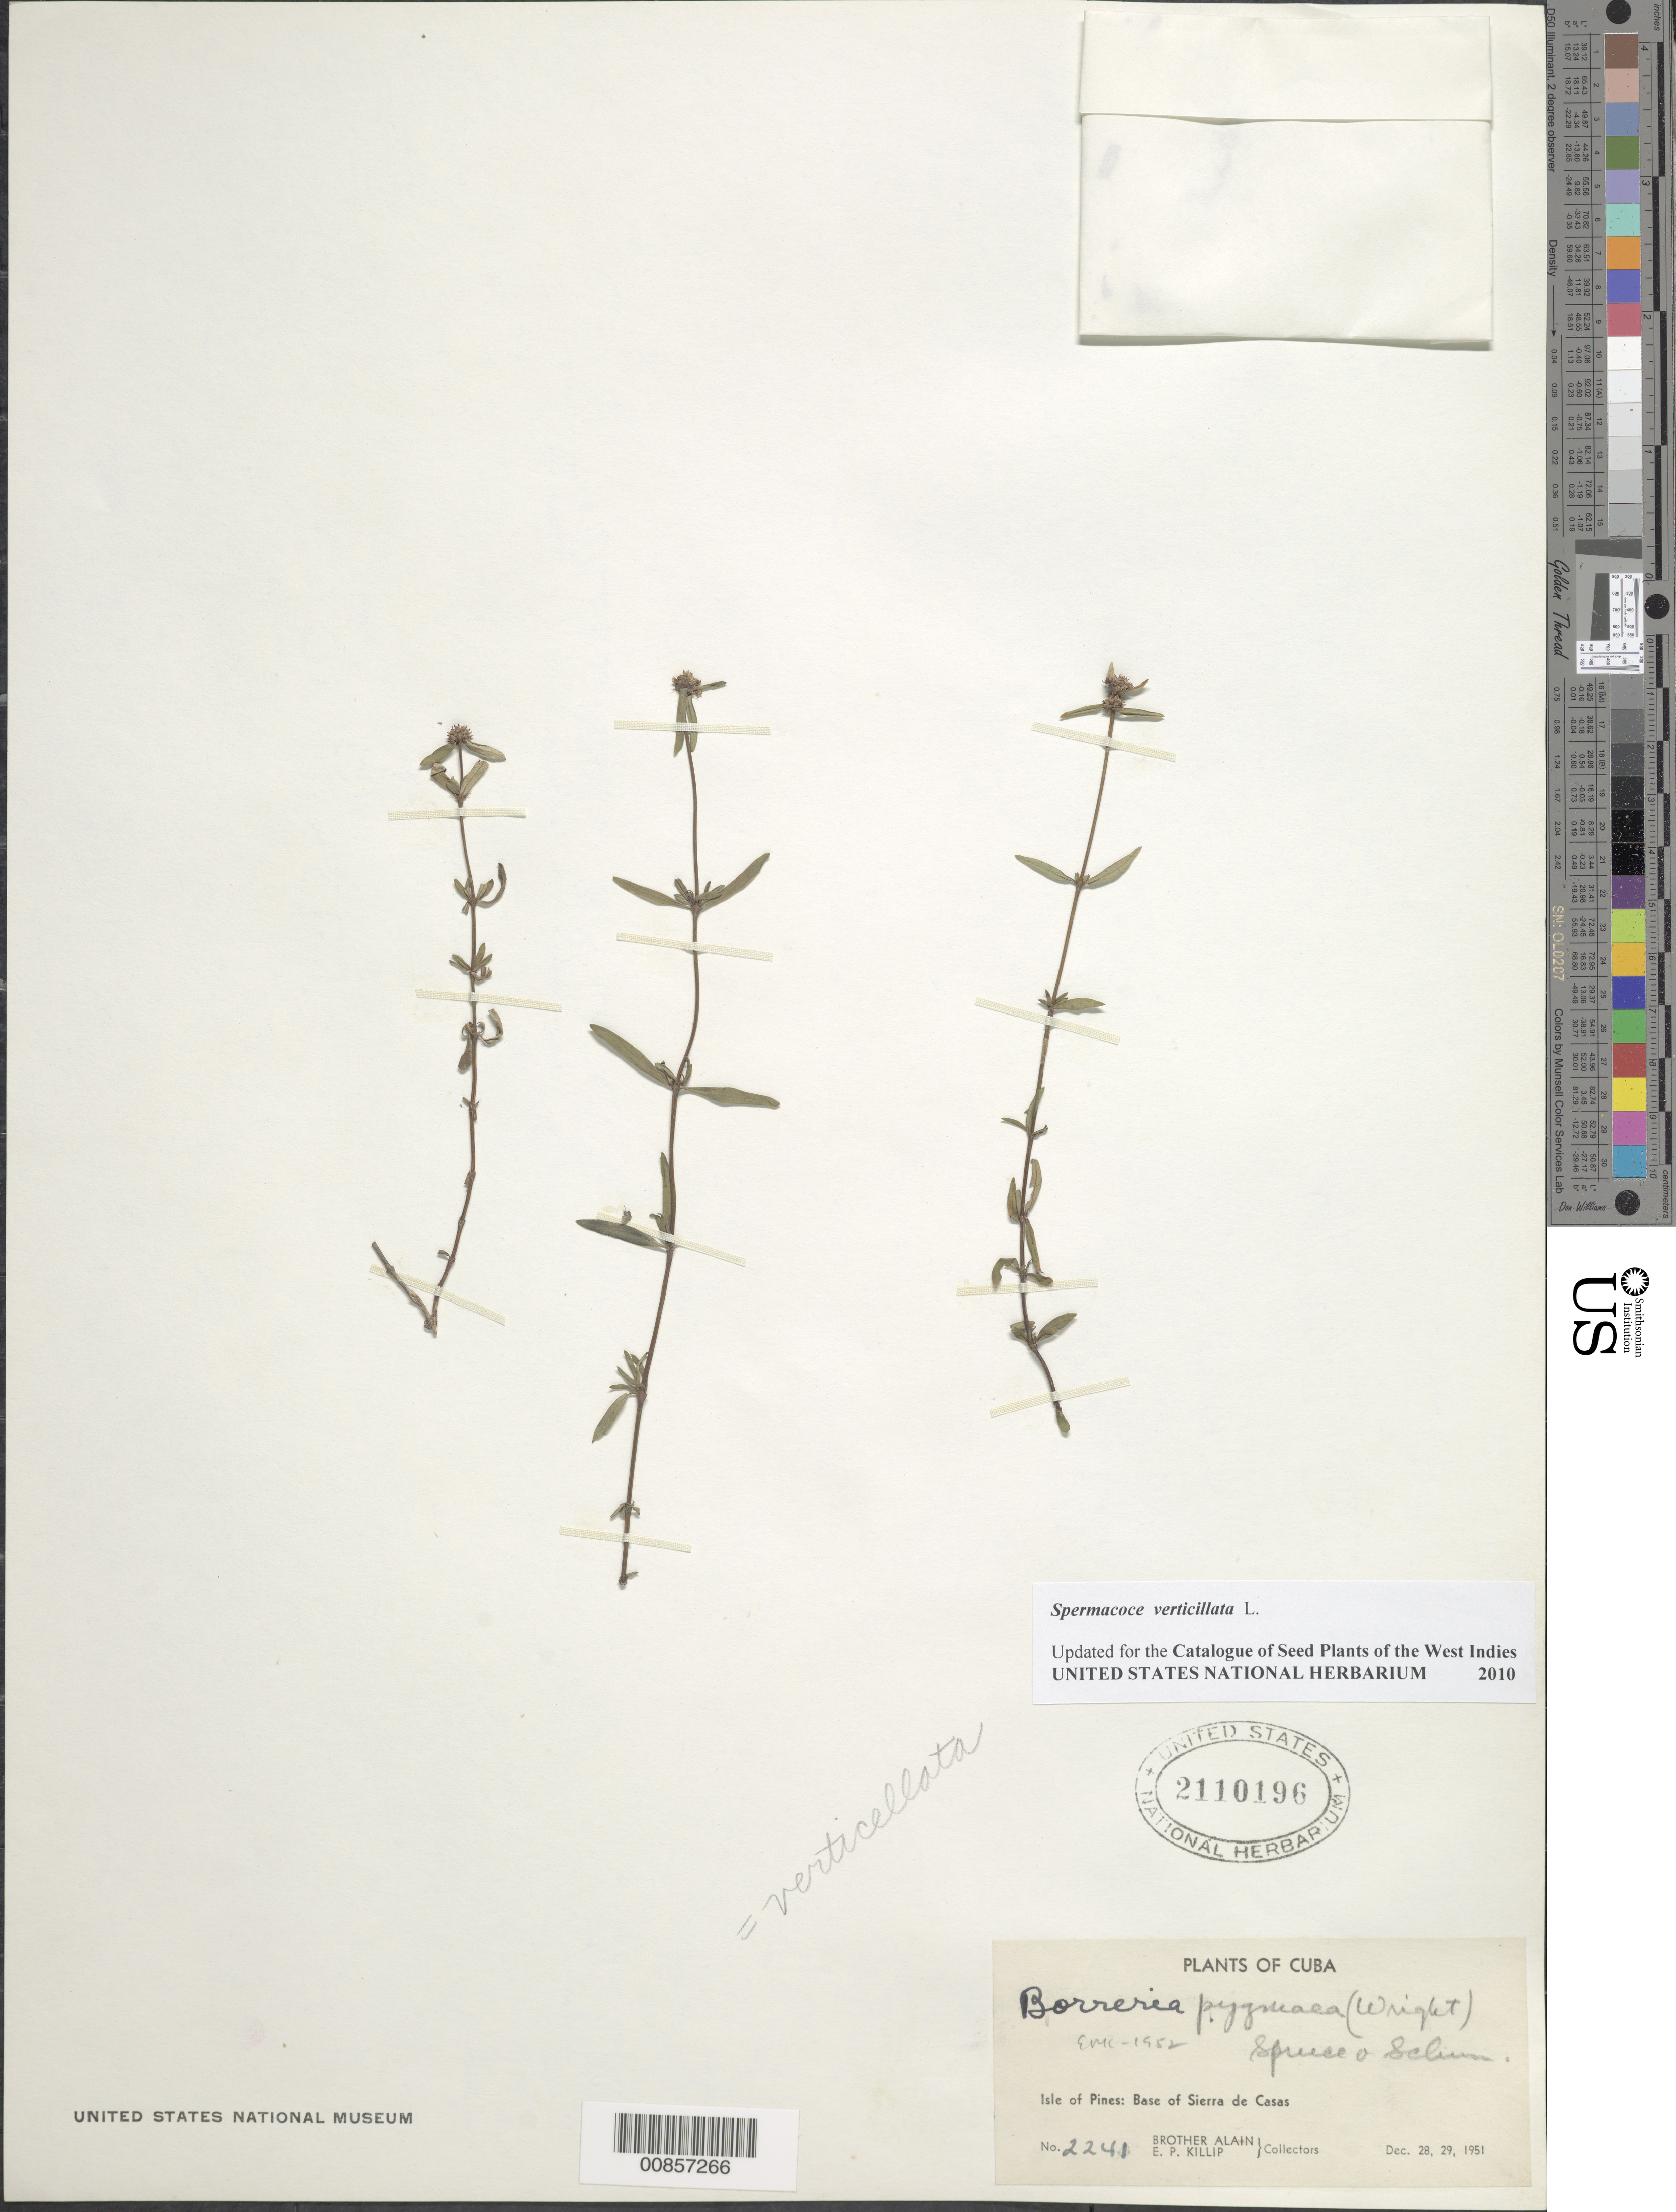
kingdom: Plantae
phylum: Tracheophyta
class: Magnoliopsida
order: Gentianales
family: Rubiaceae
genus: Spermacoce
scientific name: Spermacoce verticillata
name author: L.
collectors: A. H. Liogier & E. P. Killip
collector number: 2241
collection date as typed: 28 Dec 1951 to 29 Dec 1951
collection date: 1951-12-28/1951-12-29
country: Cuba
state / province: Isla de La Juventud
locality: Base of Sierra de Casas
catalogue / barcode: US 2110196